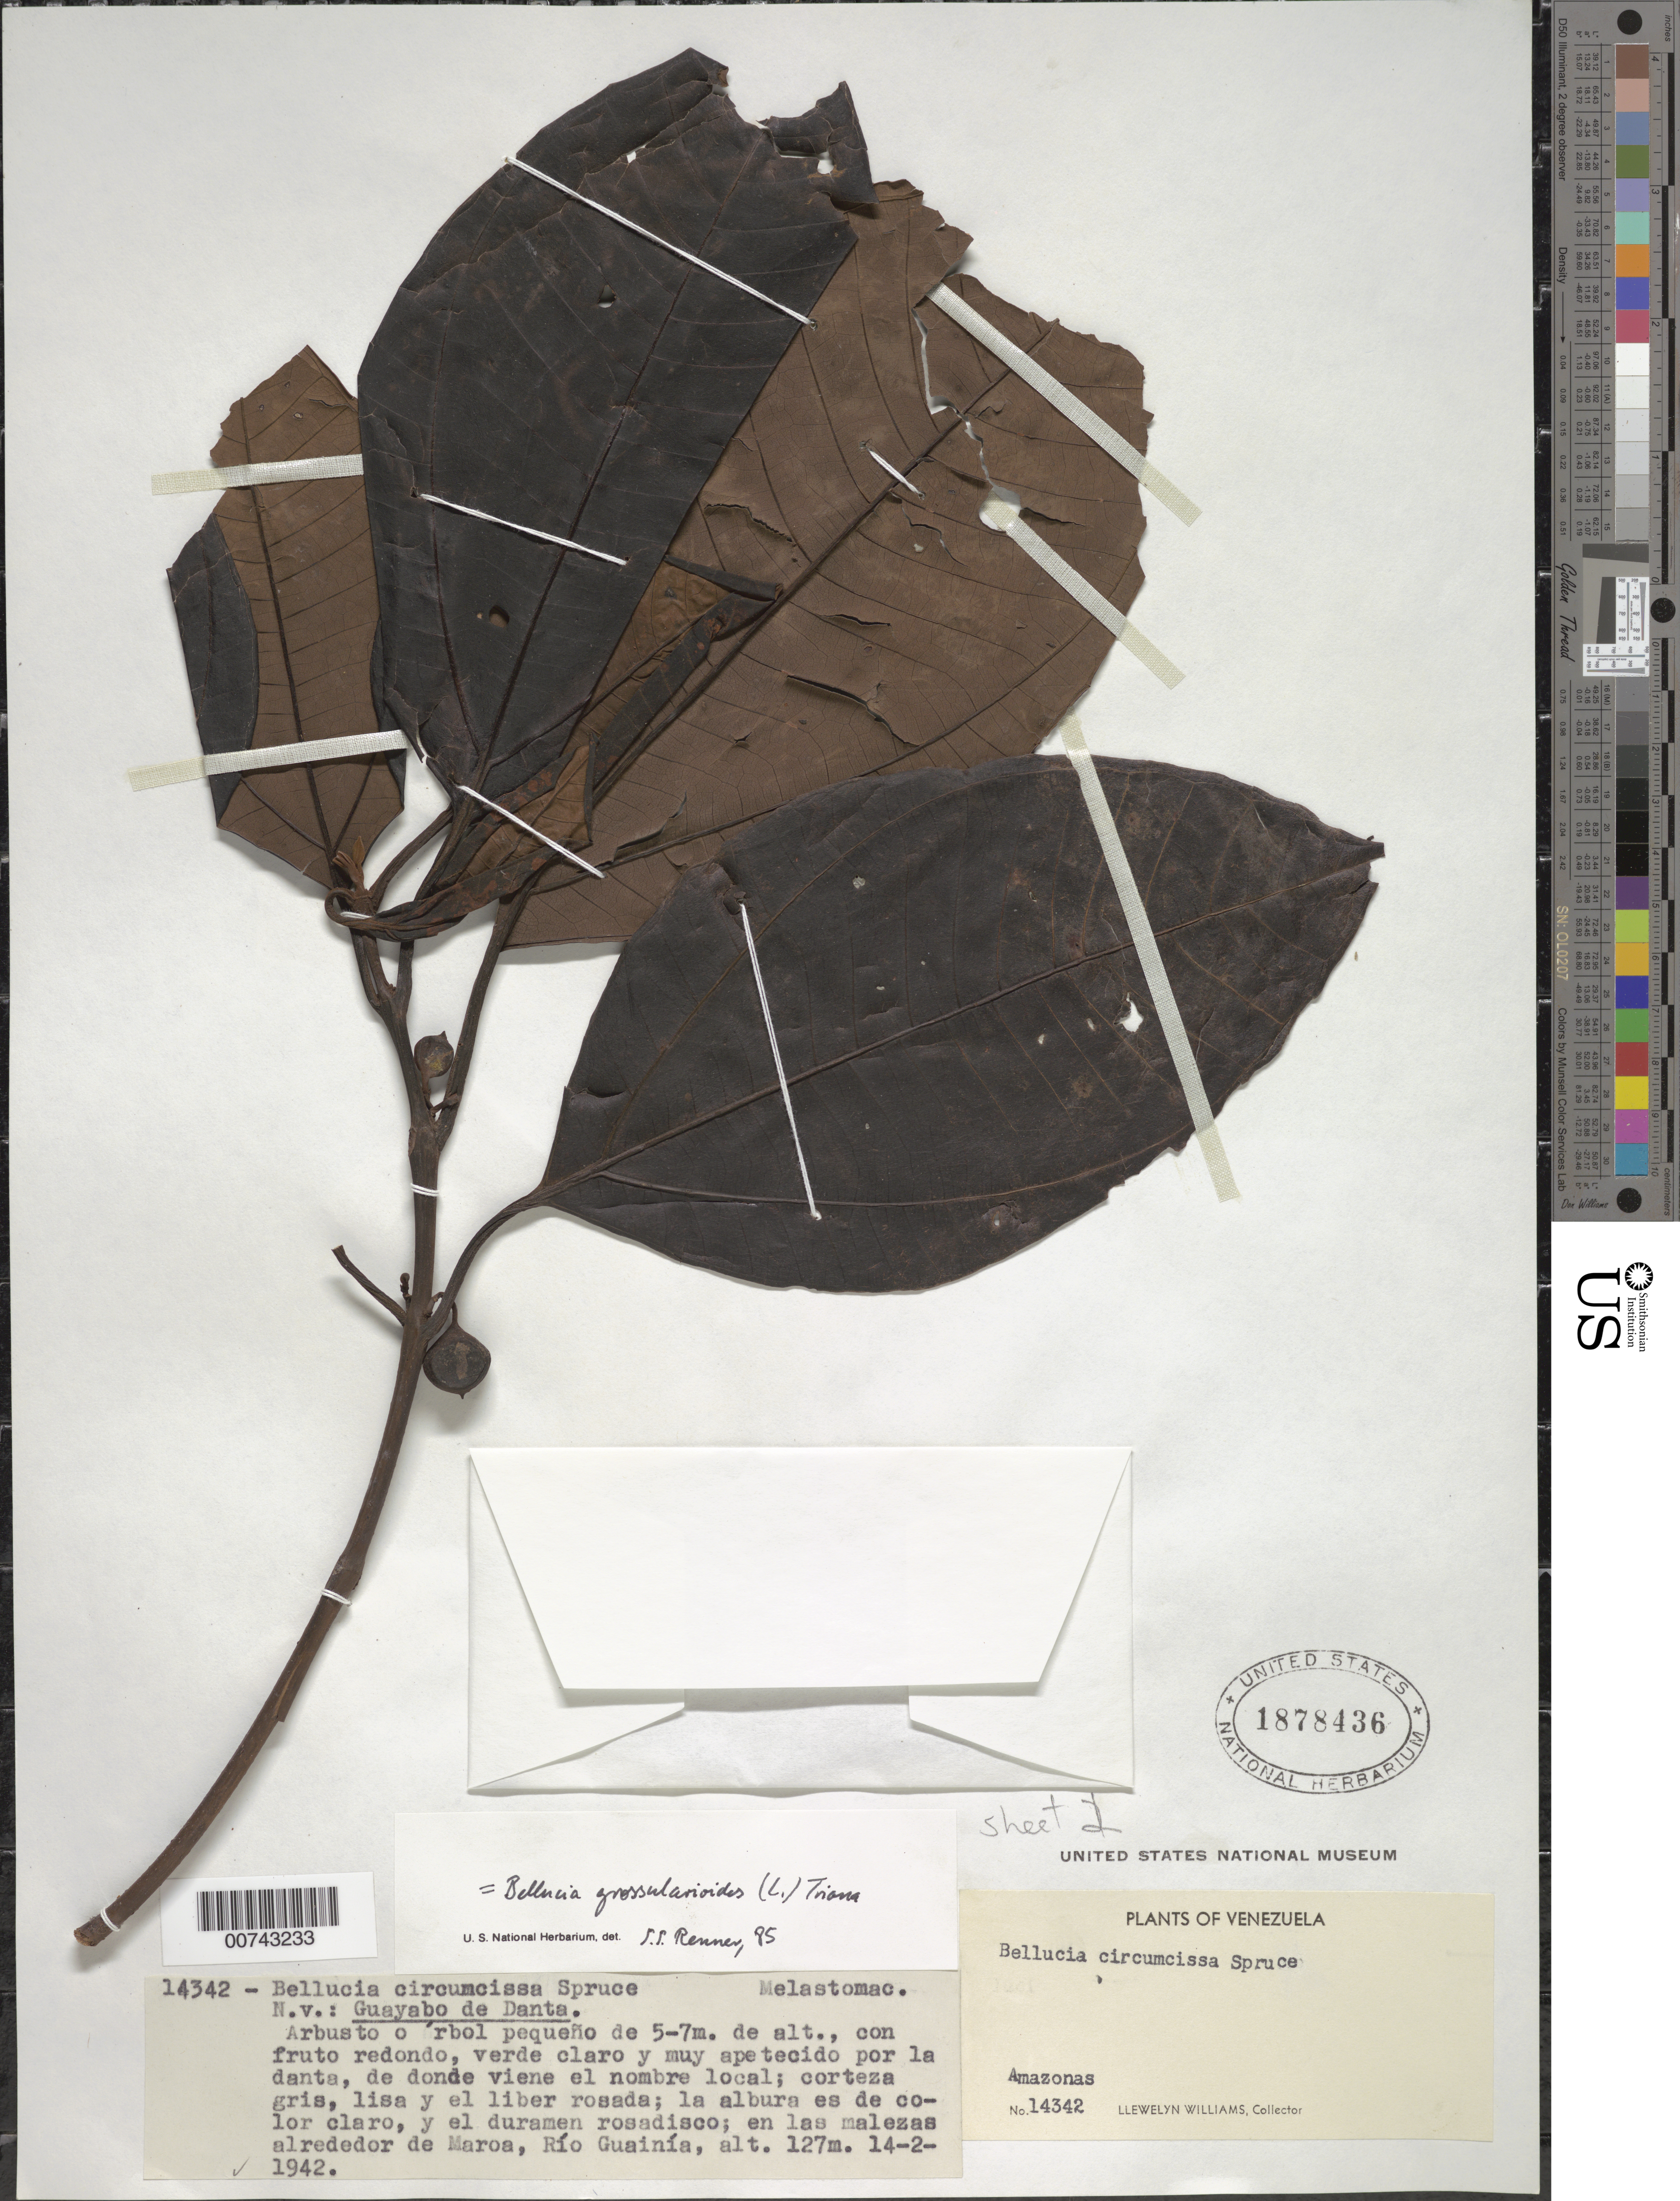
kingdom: Plantae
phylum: Tracheophyta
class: Magnoliopsida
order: Myrtales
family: Melastomataceae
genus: Bellucia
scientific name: Bellucia grossularioides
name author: (L.) Triana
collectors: Ll. Williams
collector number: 14342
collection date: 1942-02-14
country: Venezuela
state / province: Amazonas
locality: En las malezas alrededor de Maroa, Río Guainía.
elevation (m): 127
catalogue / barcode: US 1878436